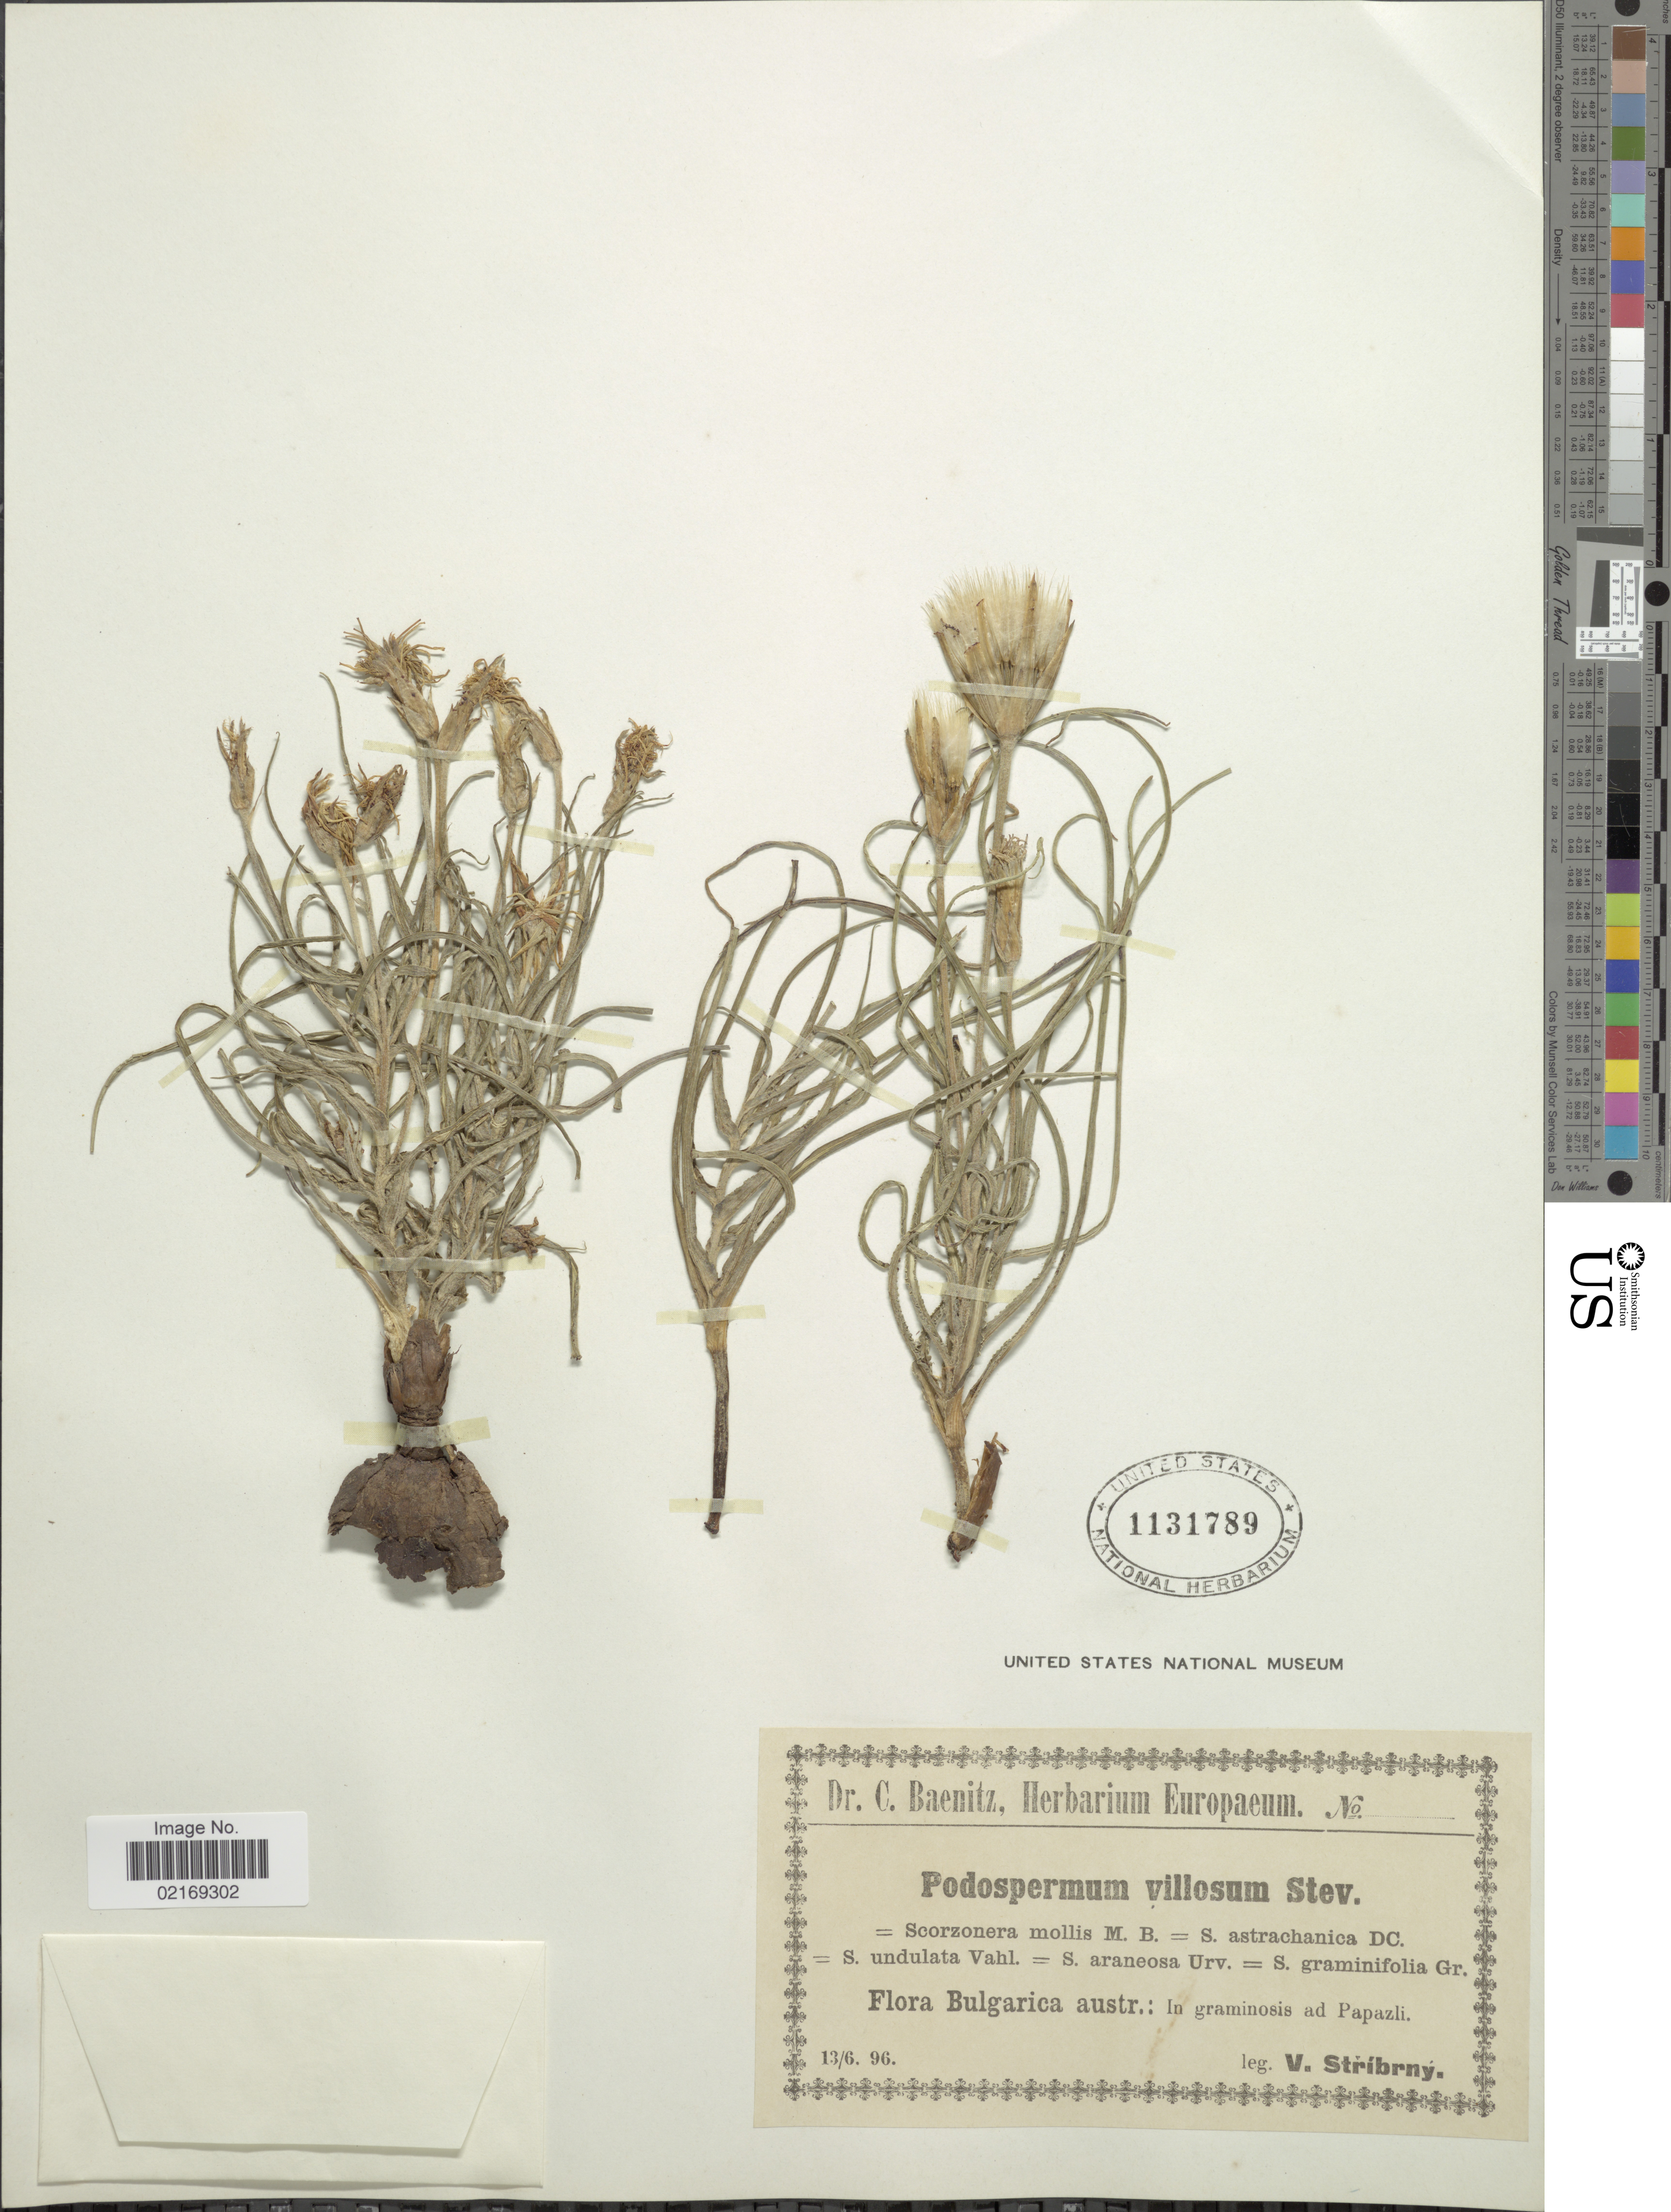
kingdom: Plantae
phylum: Tracheophyta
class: Magnoliopsida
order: Asterales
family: Asteraceae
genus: Scorzonera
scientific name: Scorzonera villosa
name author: Scop.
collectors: V. Stribrny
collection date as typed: Transcribed d/m/y: 13/6/96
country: Bulgaria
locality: Bulgarica austr.: In graminosis ad Papazli.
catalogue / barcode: US 1131789